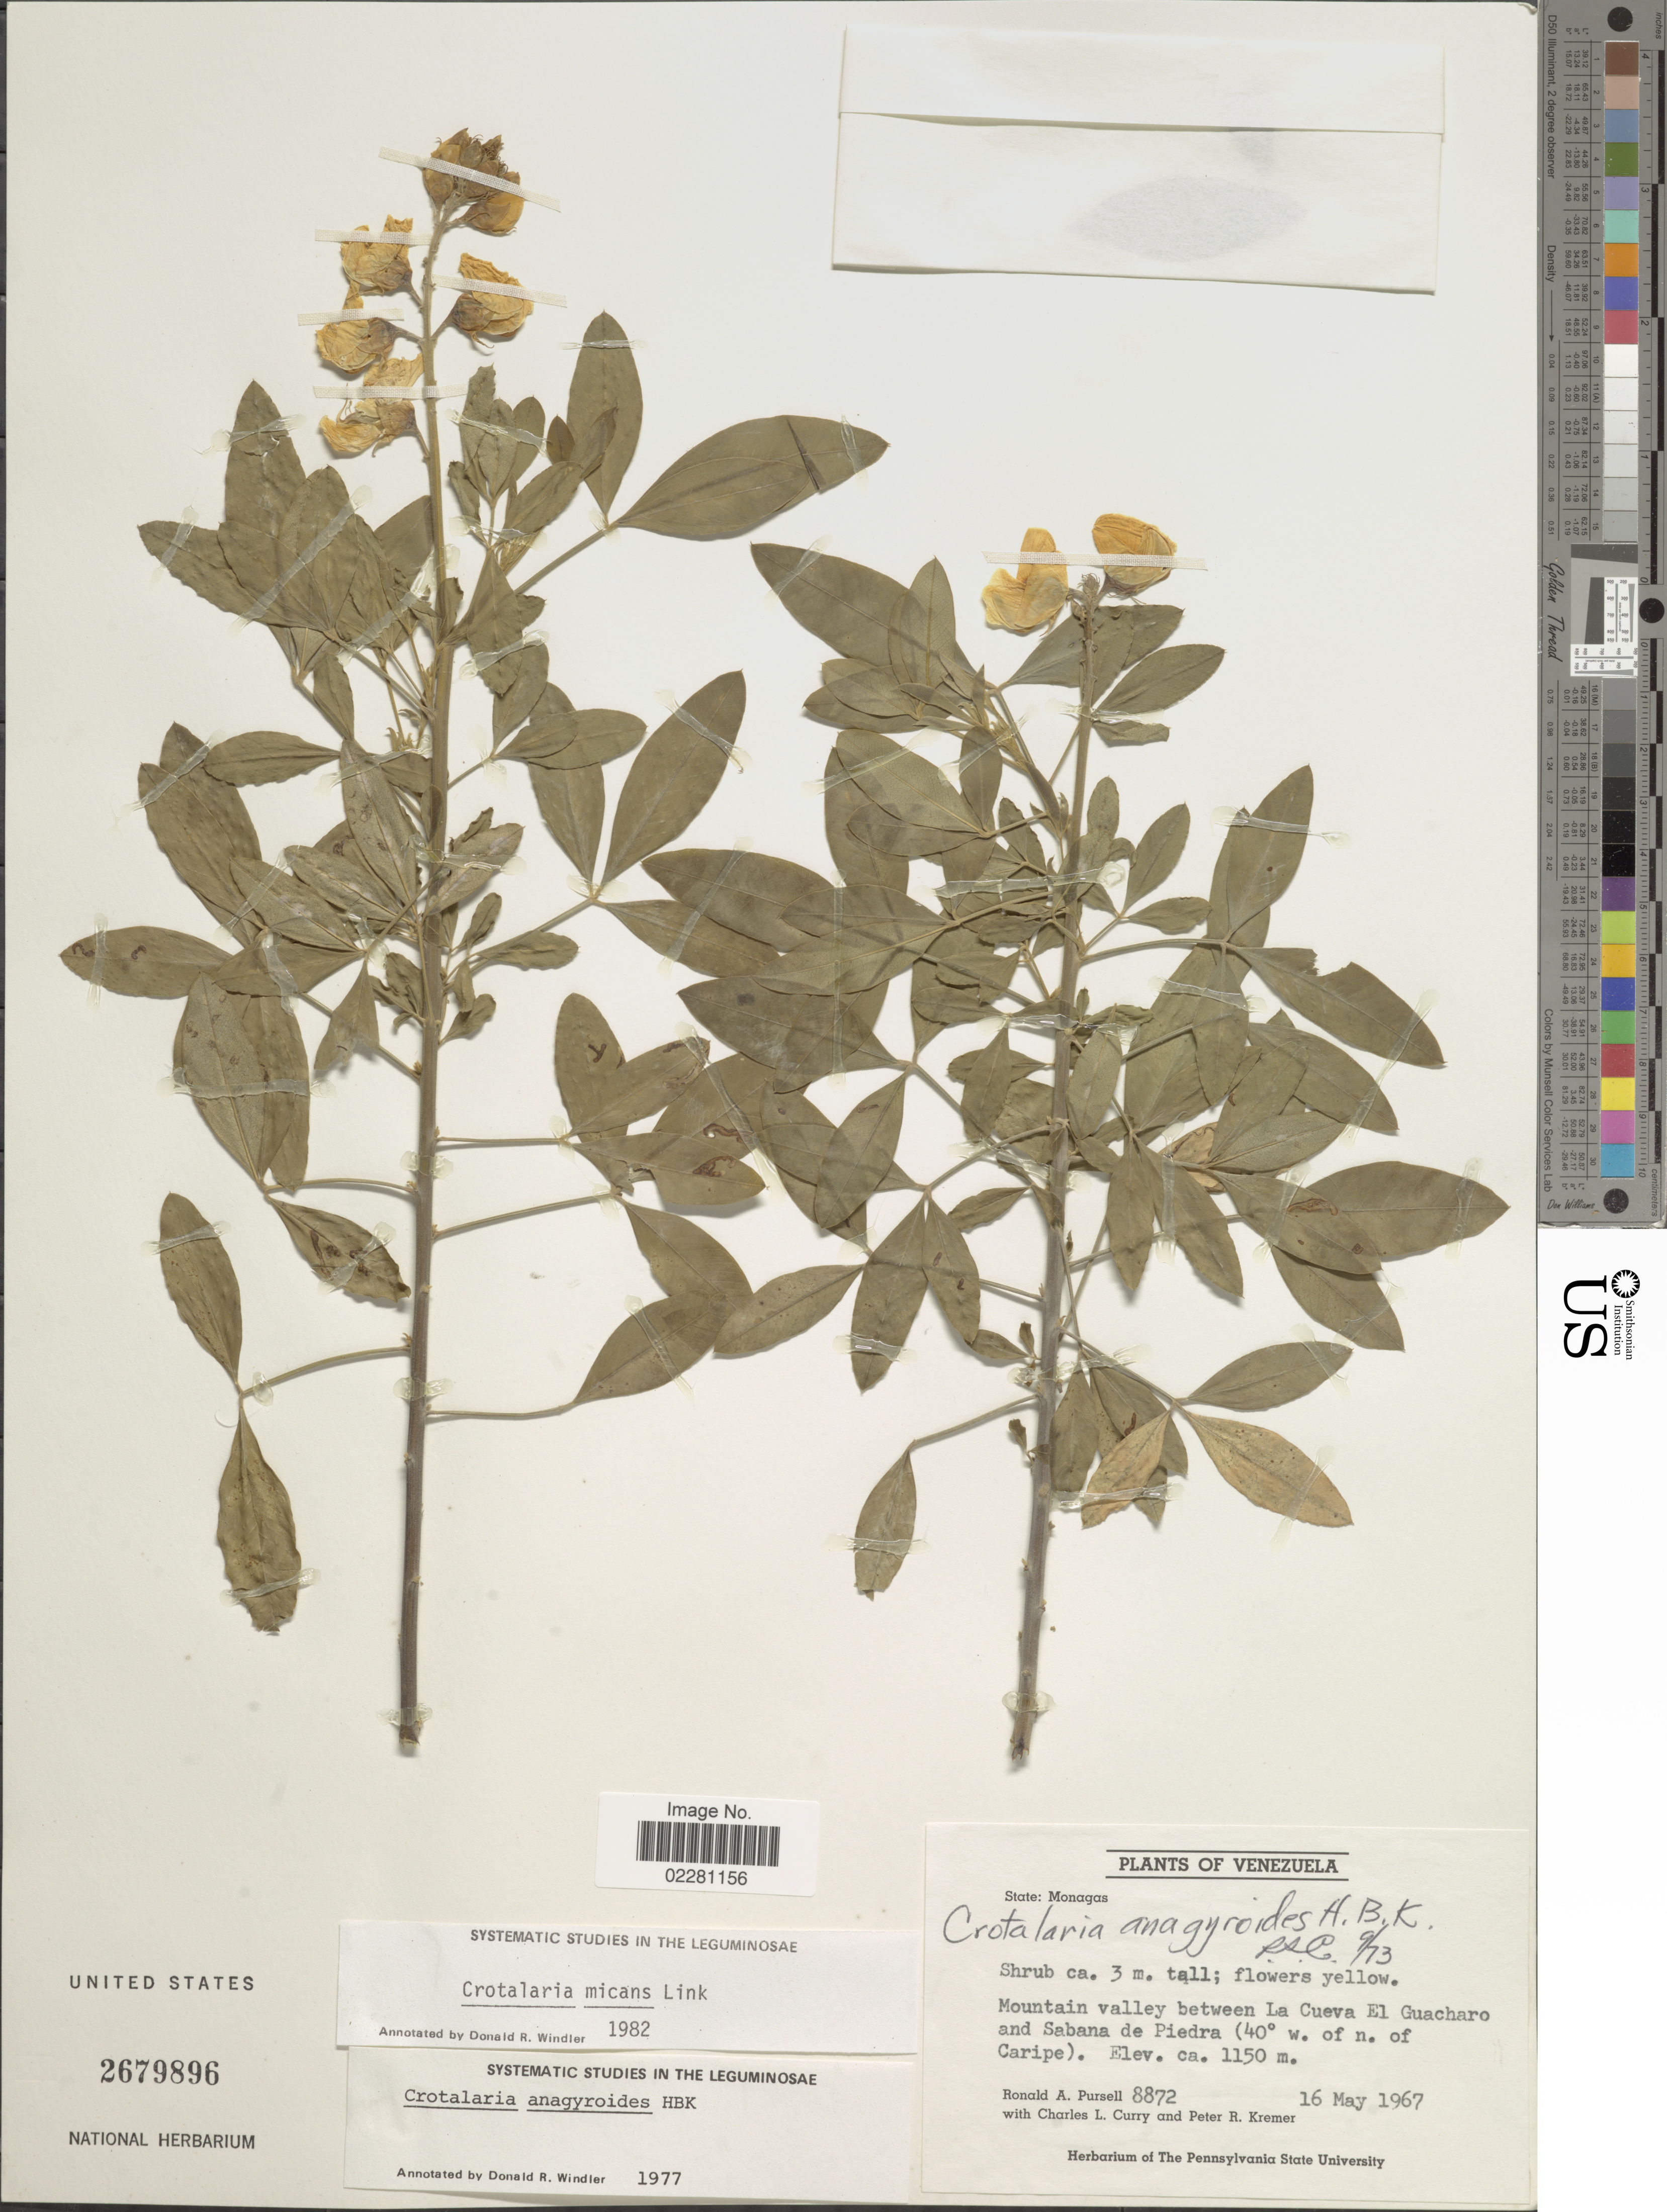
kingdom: Plantae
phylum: Tracheophyta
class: Magnoliopsida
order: Fabales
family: Fabaceae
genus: Crotalaria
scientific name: Crotalaria micans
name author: Link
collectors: R. A. Pursell, C. L. Curry & P. Kremer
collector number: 8872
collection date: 1967-05-16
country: Venezuela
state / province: Monagas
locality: Mountain valley between La Cueva El Guacharo and Sabana de Piedra (40° w. of n. of Caripe)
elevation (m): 1150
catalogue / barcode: US 2679896